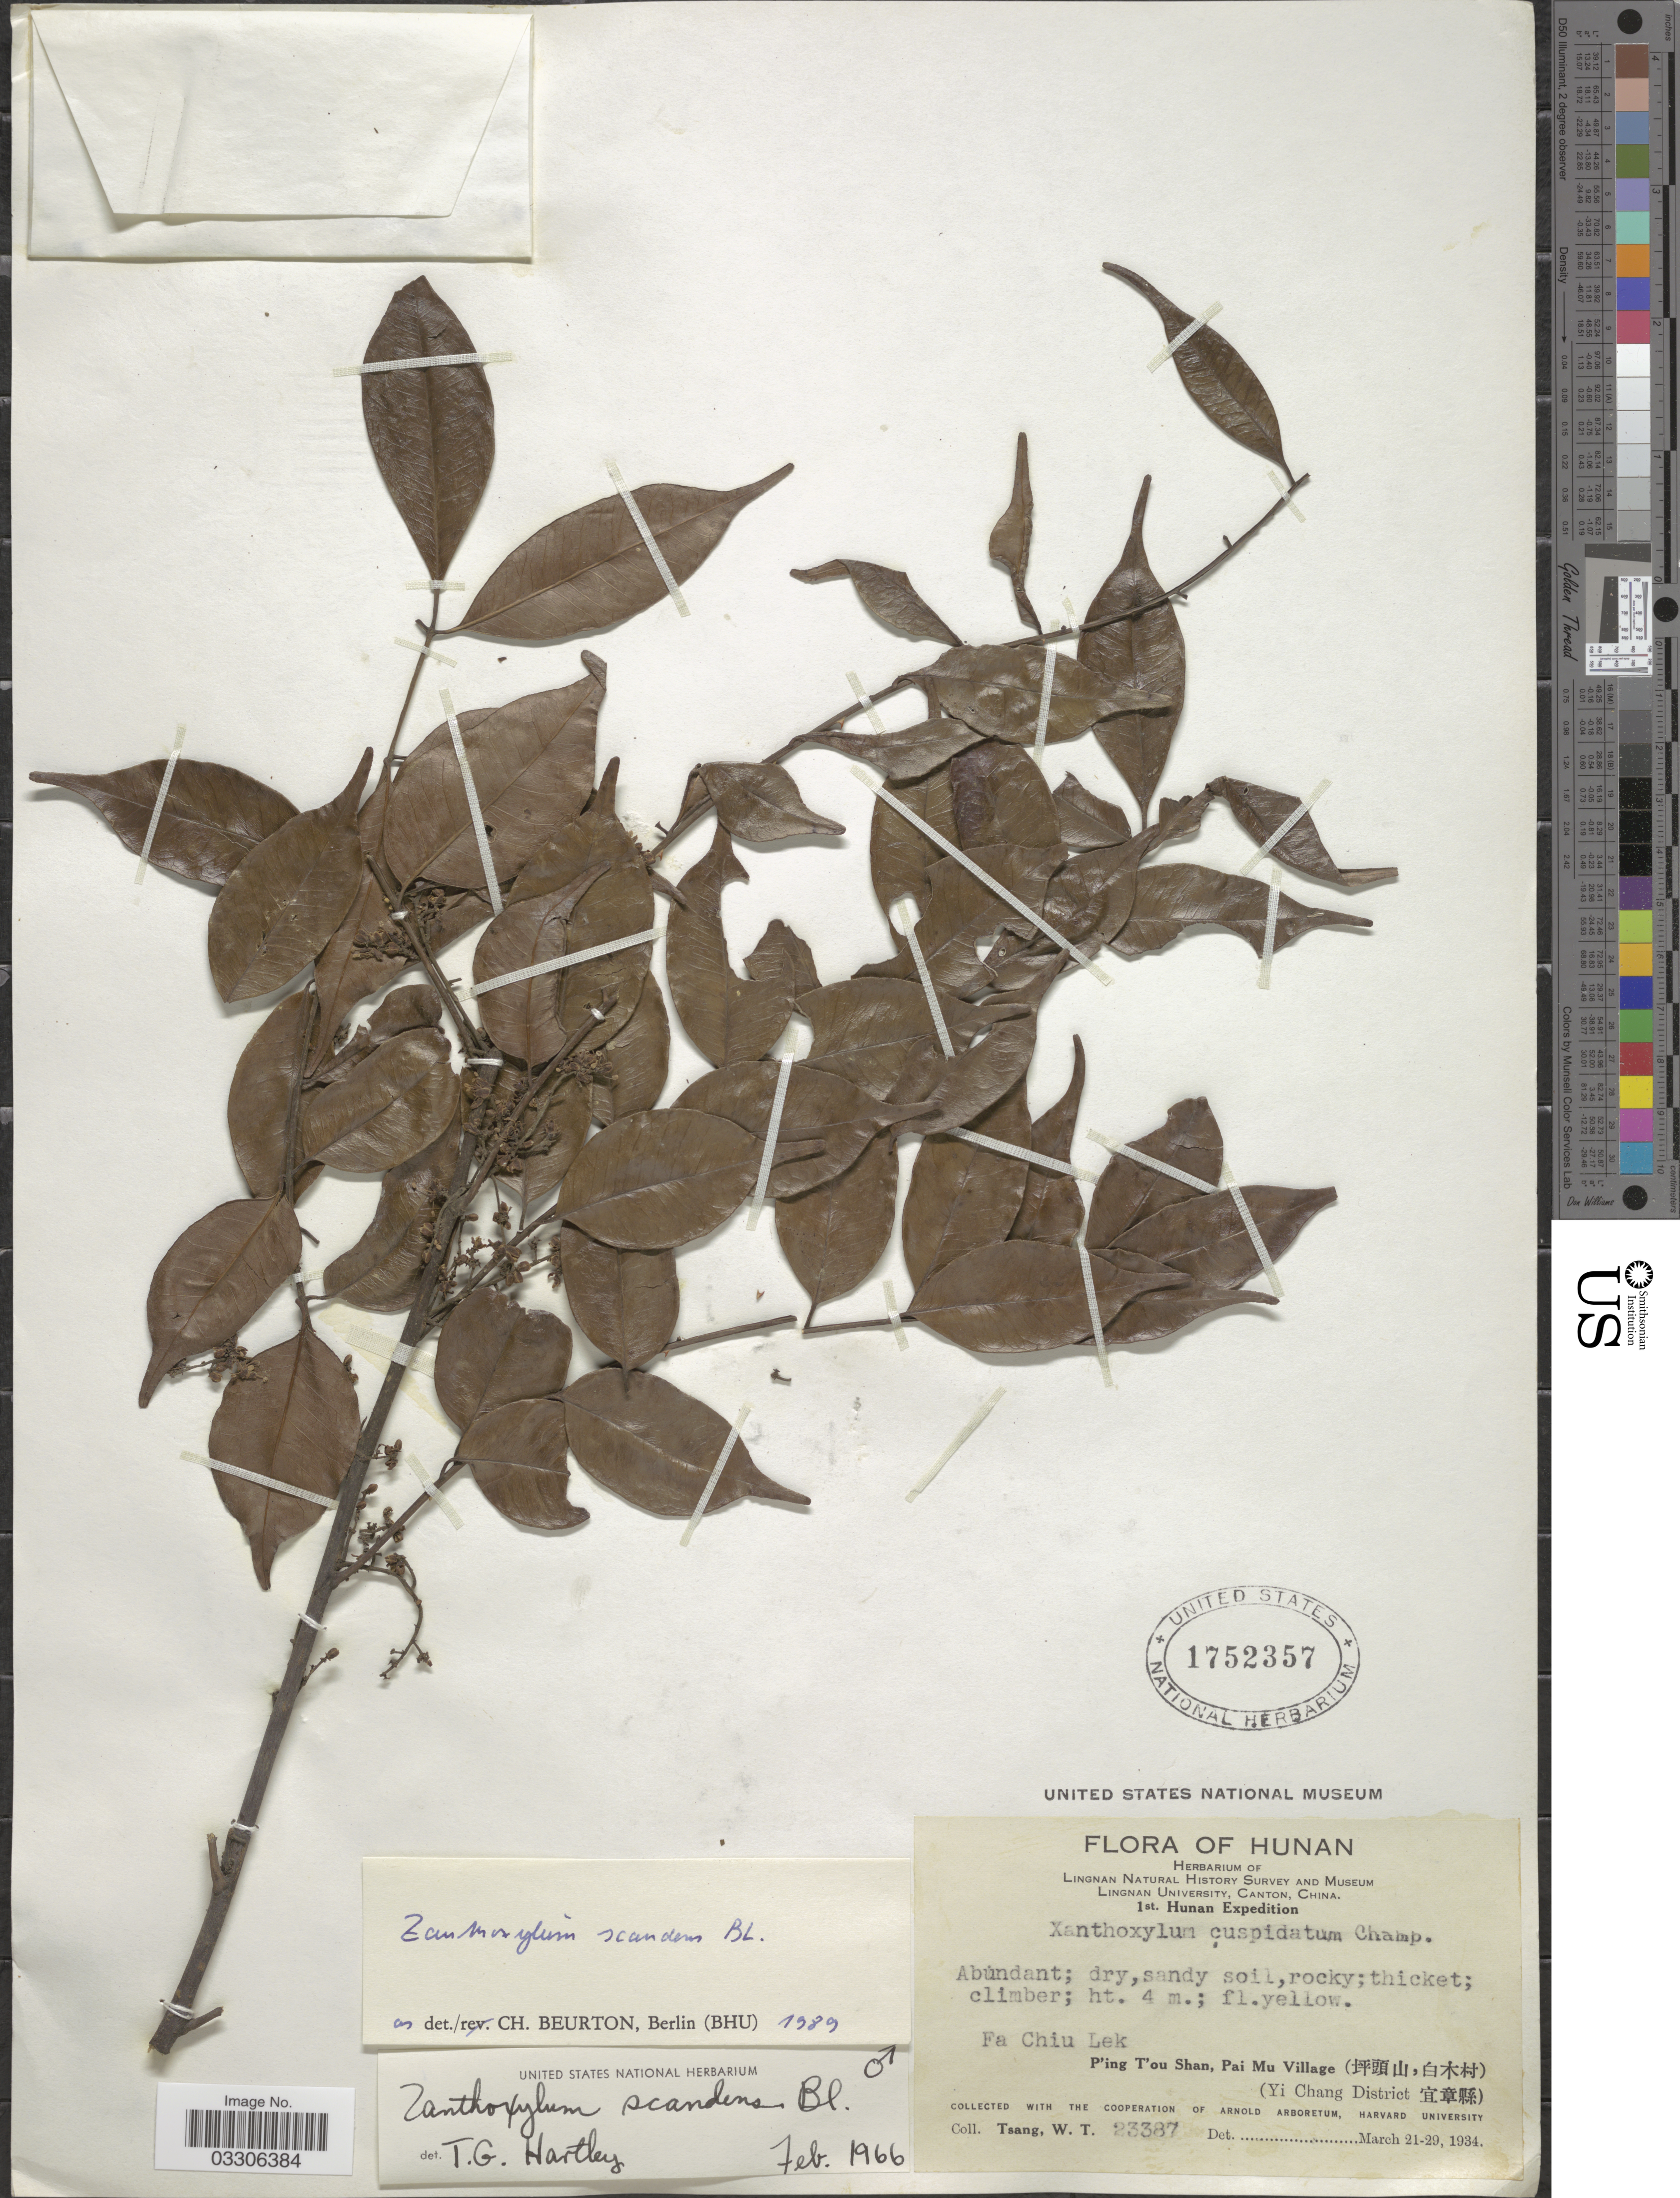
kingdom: Plantae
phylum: Tracheophyta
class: Magnoliopsida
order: Sapindales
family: Rutaceae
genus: Zanthoxylum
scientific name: Zanthoxylum scandens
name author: Blume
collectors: W. T. Tsang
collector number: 23387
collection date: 1934-03-21/1934-03-29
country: China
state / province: Hunan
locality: Fa Chiu Lek. P'ing T'ou Shan, Pai Mu Village (X). (Yi Chang District X).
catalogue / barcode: US 1752357